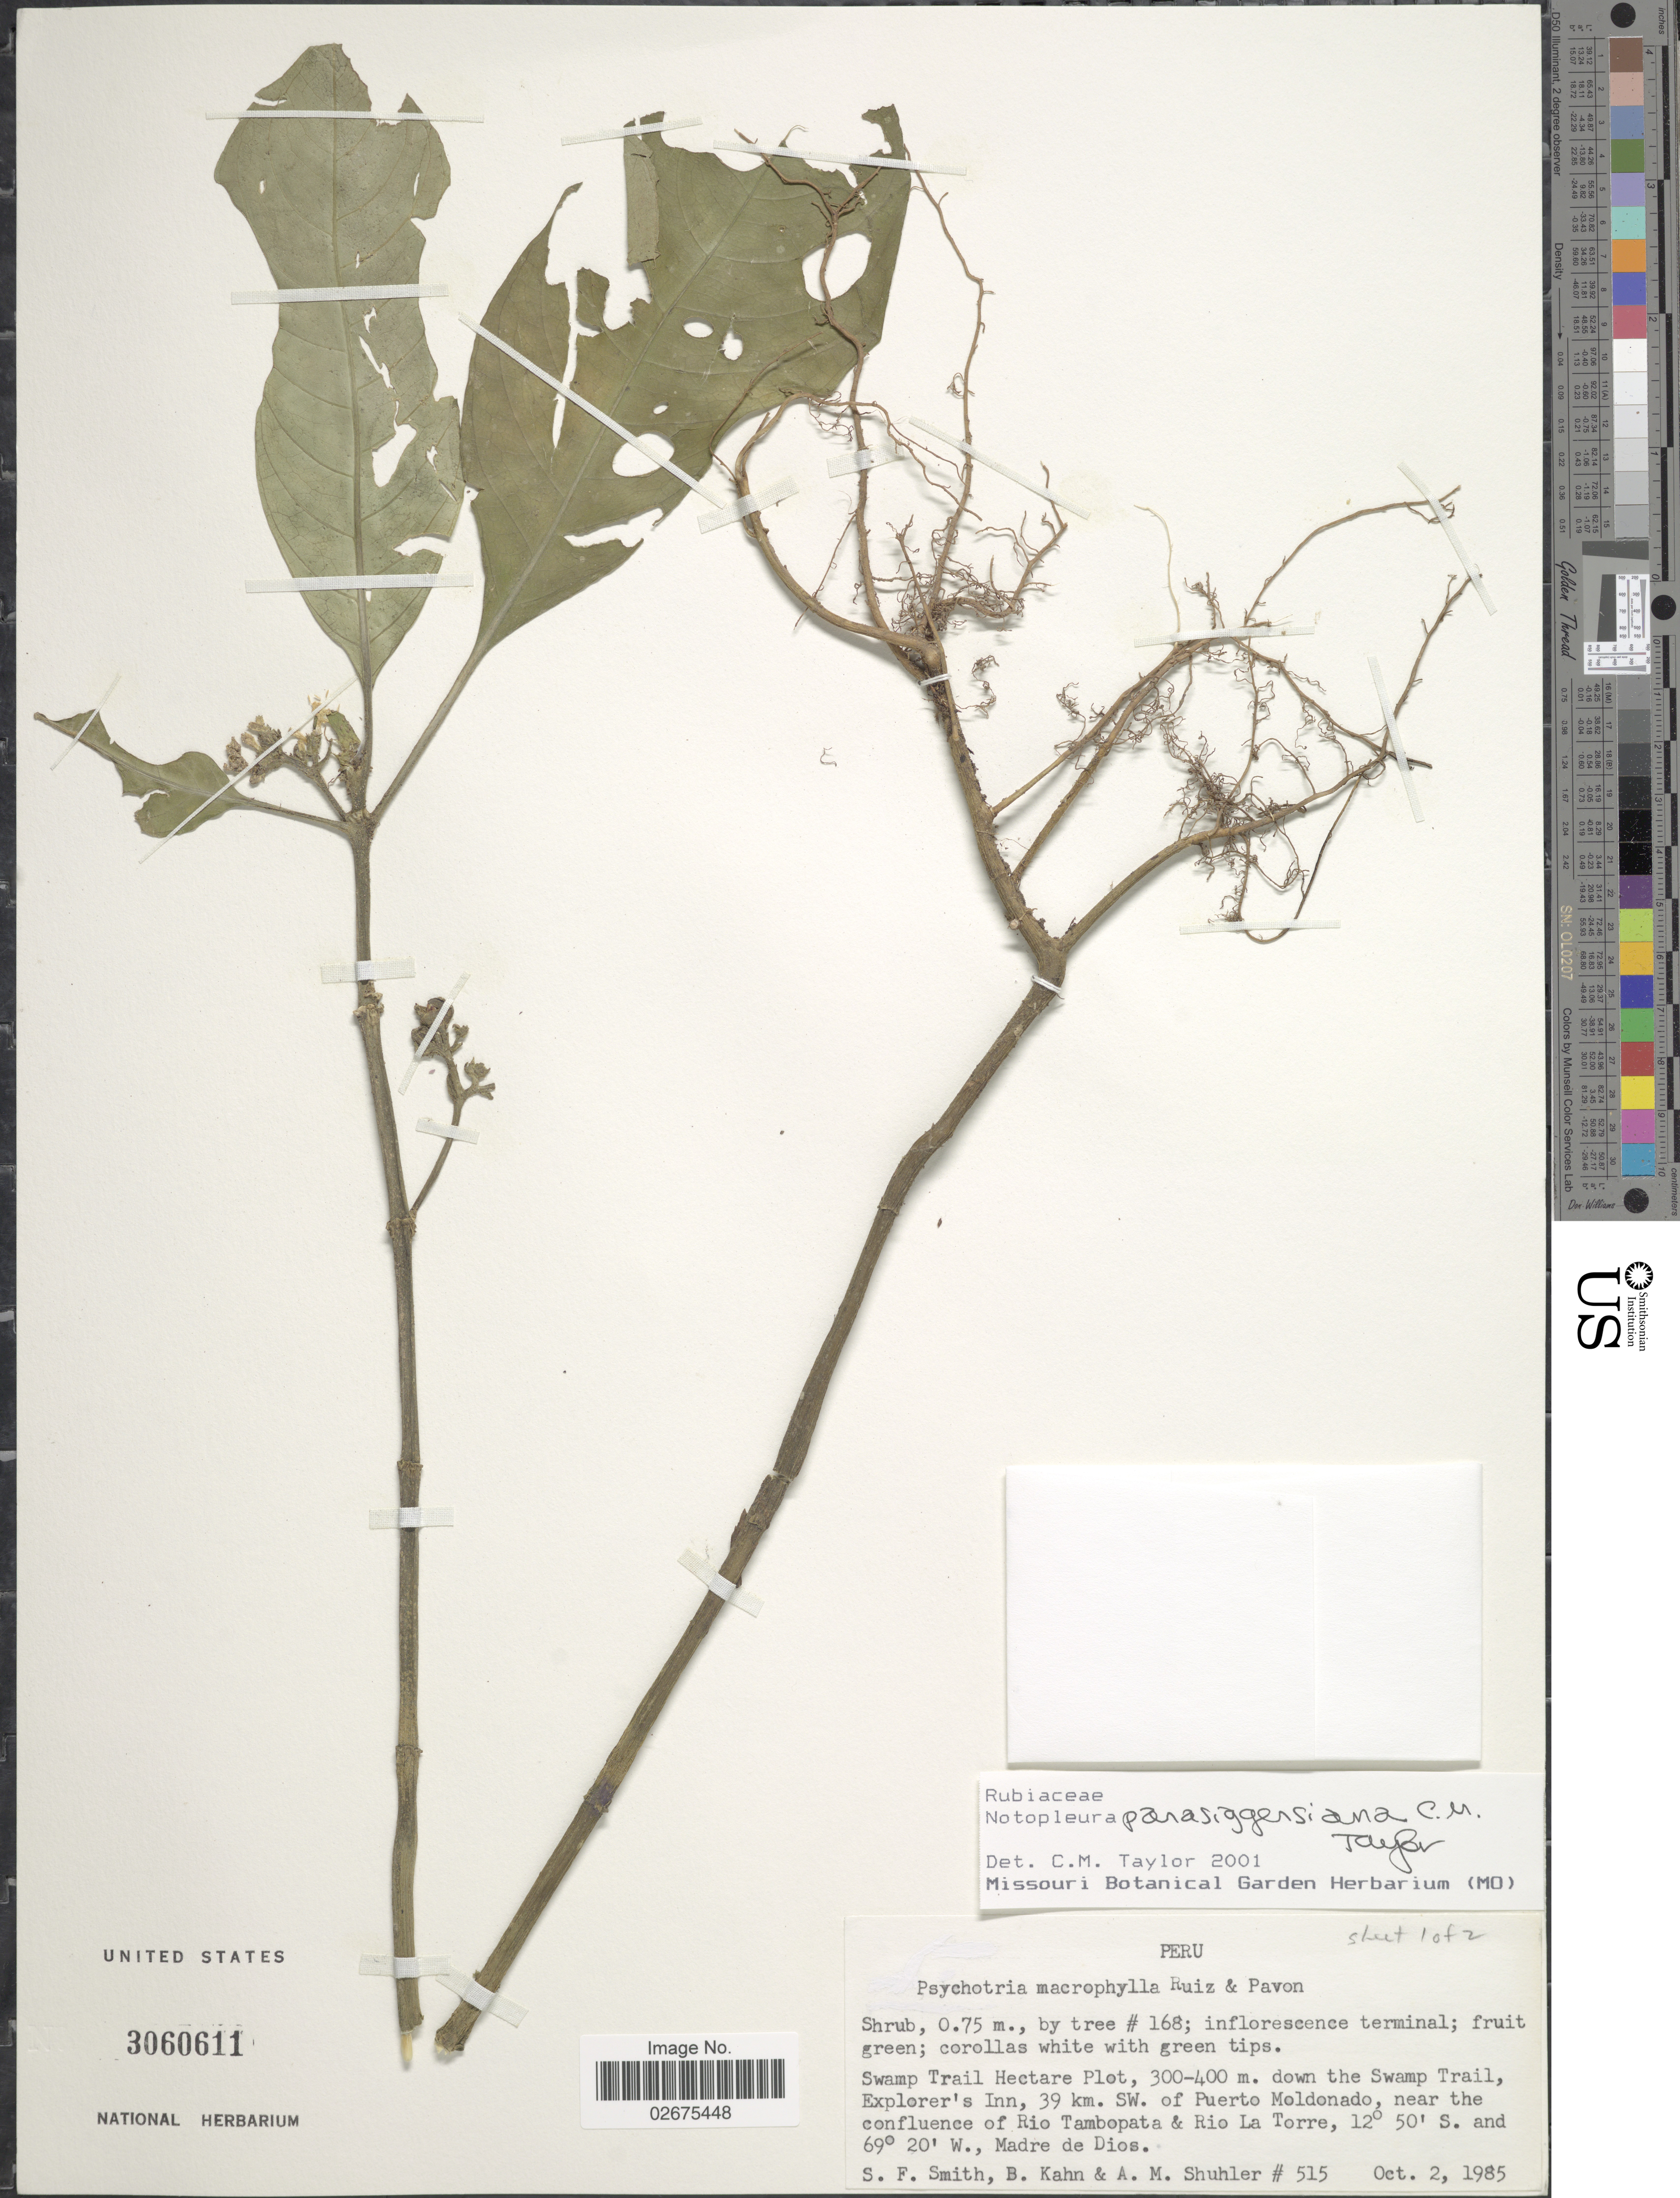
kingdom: Plantae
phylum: Tracheophyta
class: Magnoliopsida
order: Gentianales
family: Rubiaceae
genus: Notopleura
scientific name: Notopleura parasiggersiana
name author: C.M. Taylor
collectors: S.F. Smith, B. Kahn & A. Shuhler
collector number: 515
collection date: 1985-10-02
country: Peru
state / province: Madre de Dios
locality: Swamp Trail Hectare Plot, 300-400 m. down the Swamp Trail Explorer's Inn, 39 km. SW of Puerto Moldonado, near the confluence of Rio Tamobopata & Rio La Torre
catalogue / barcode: US 3060611